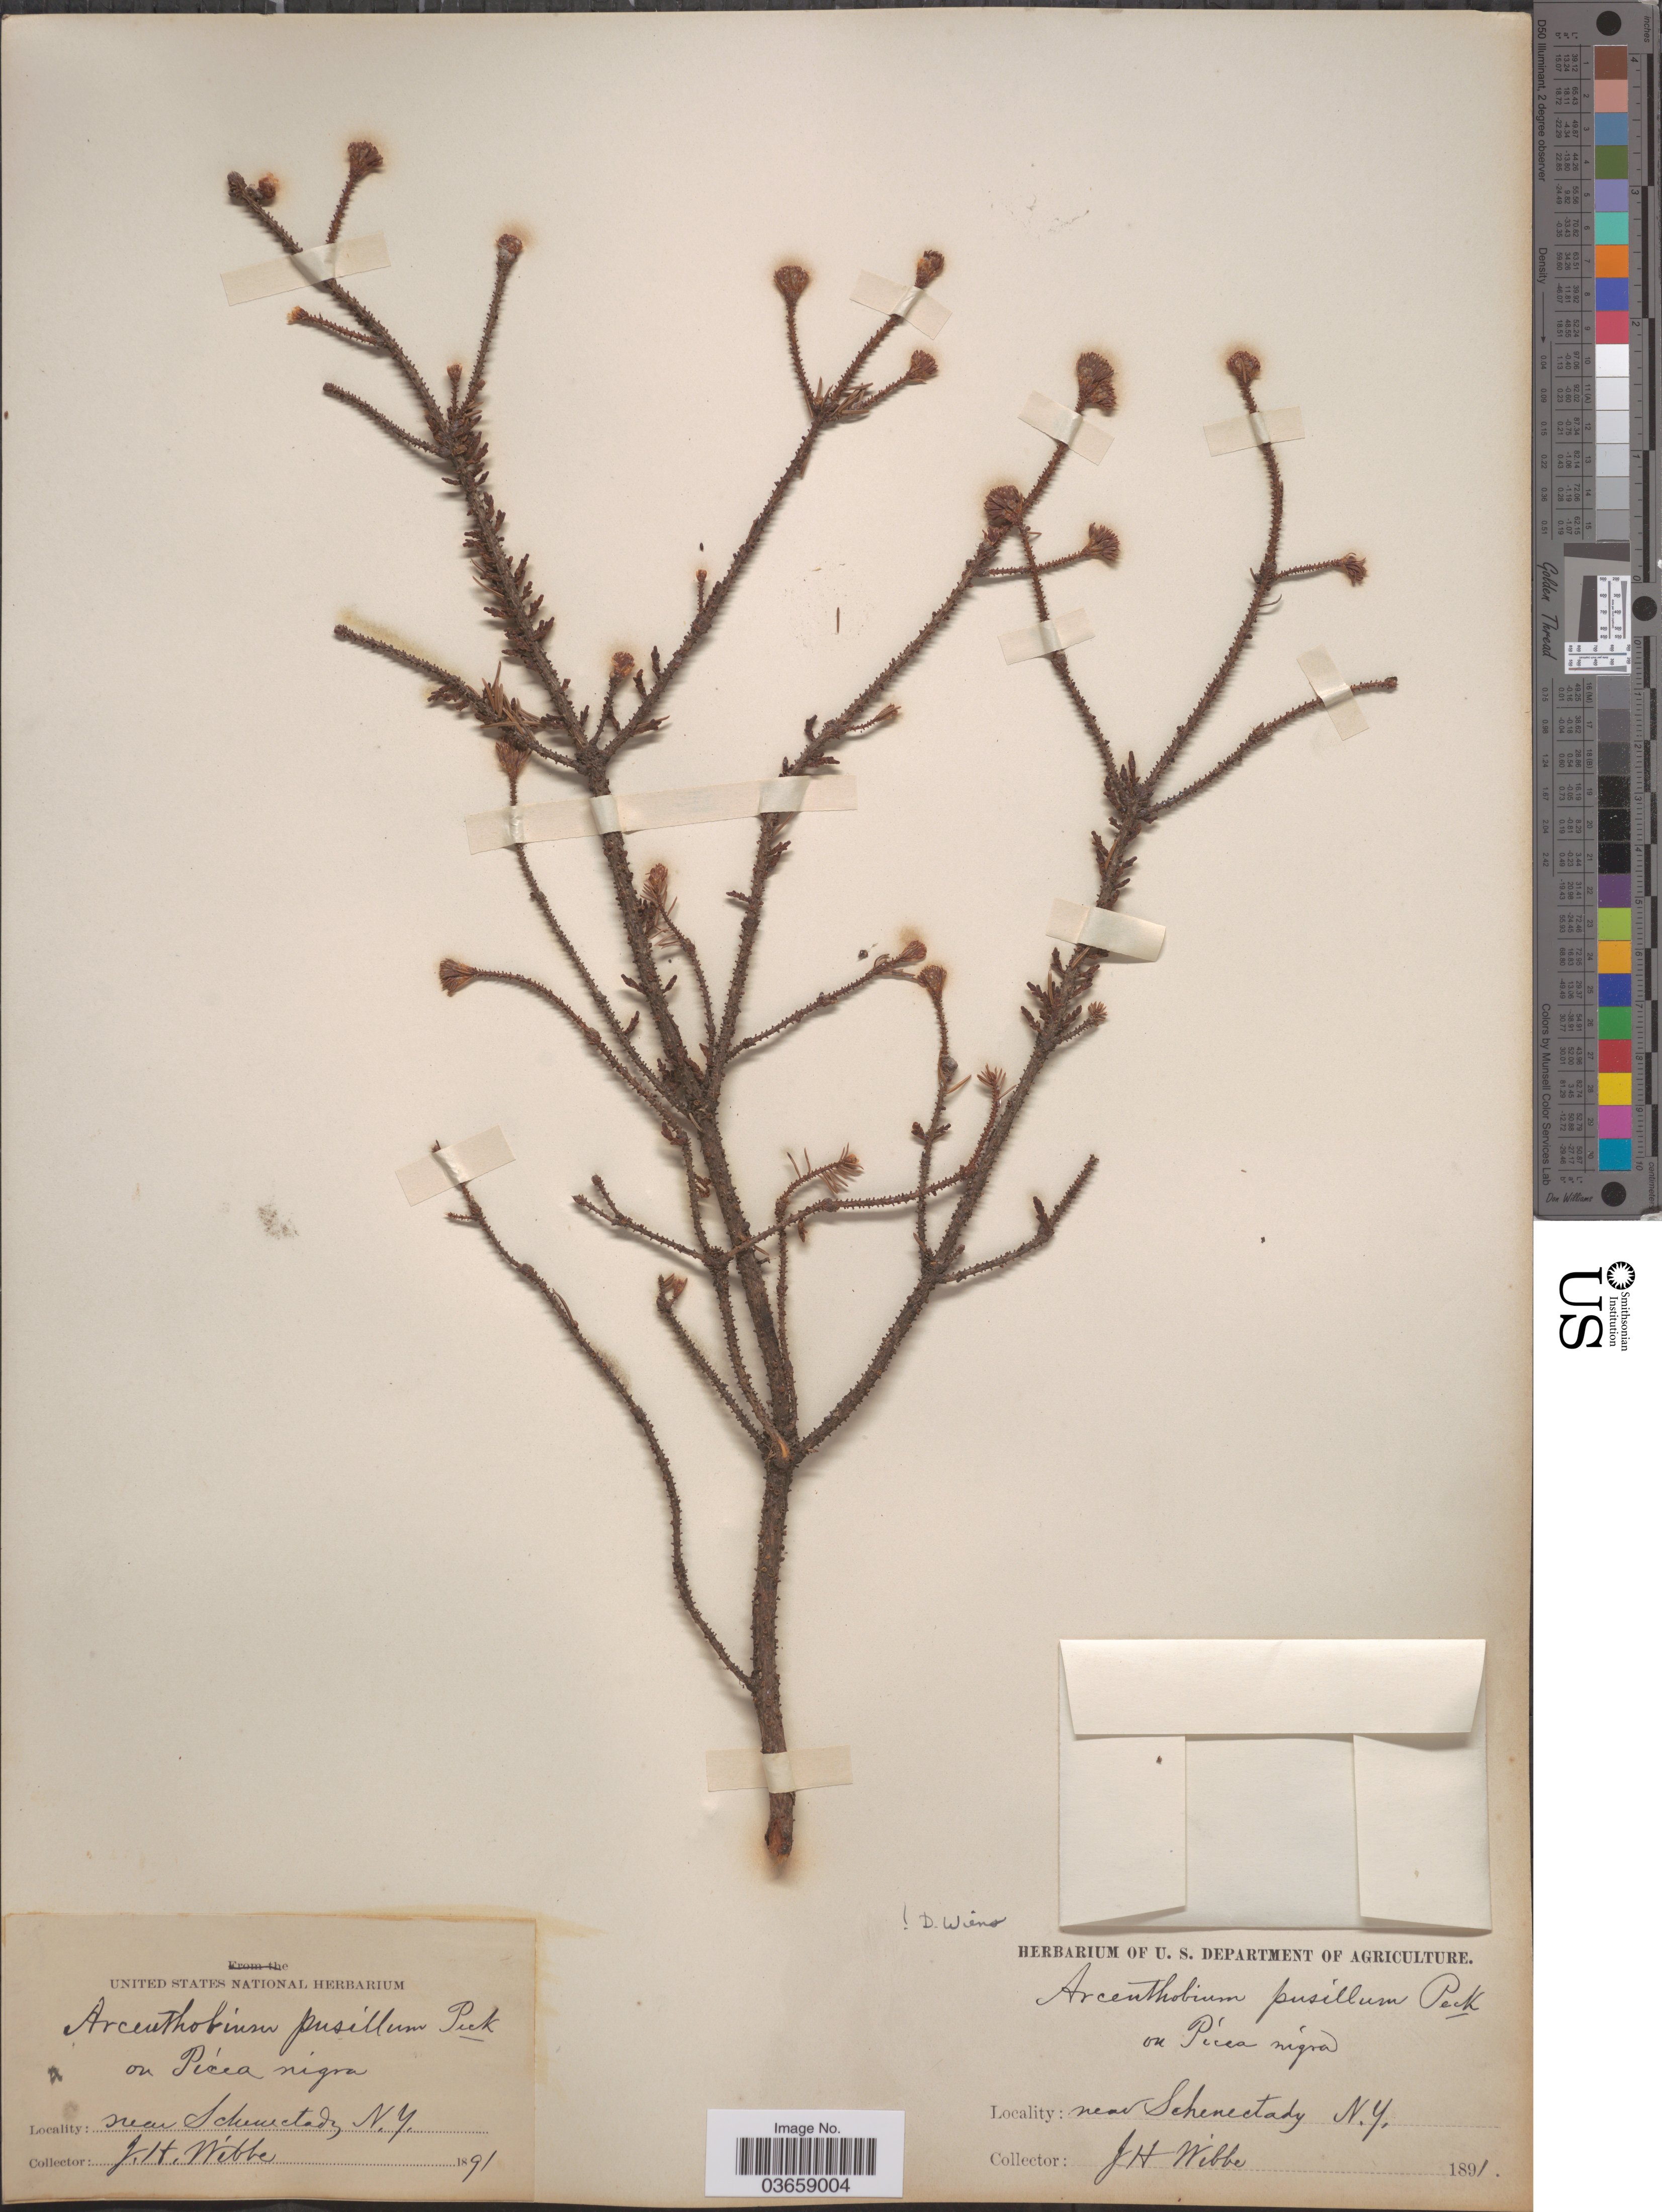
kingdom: Plantae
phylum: Tracheophyta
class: Magnoliopsida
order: Santalales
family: Viscaceae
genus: Arceuthobium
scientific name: Arceuthobium pusillum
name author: Peck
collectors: J. Wibbe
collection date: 1891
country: United States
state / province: New York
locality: Near Schenectady.